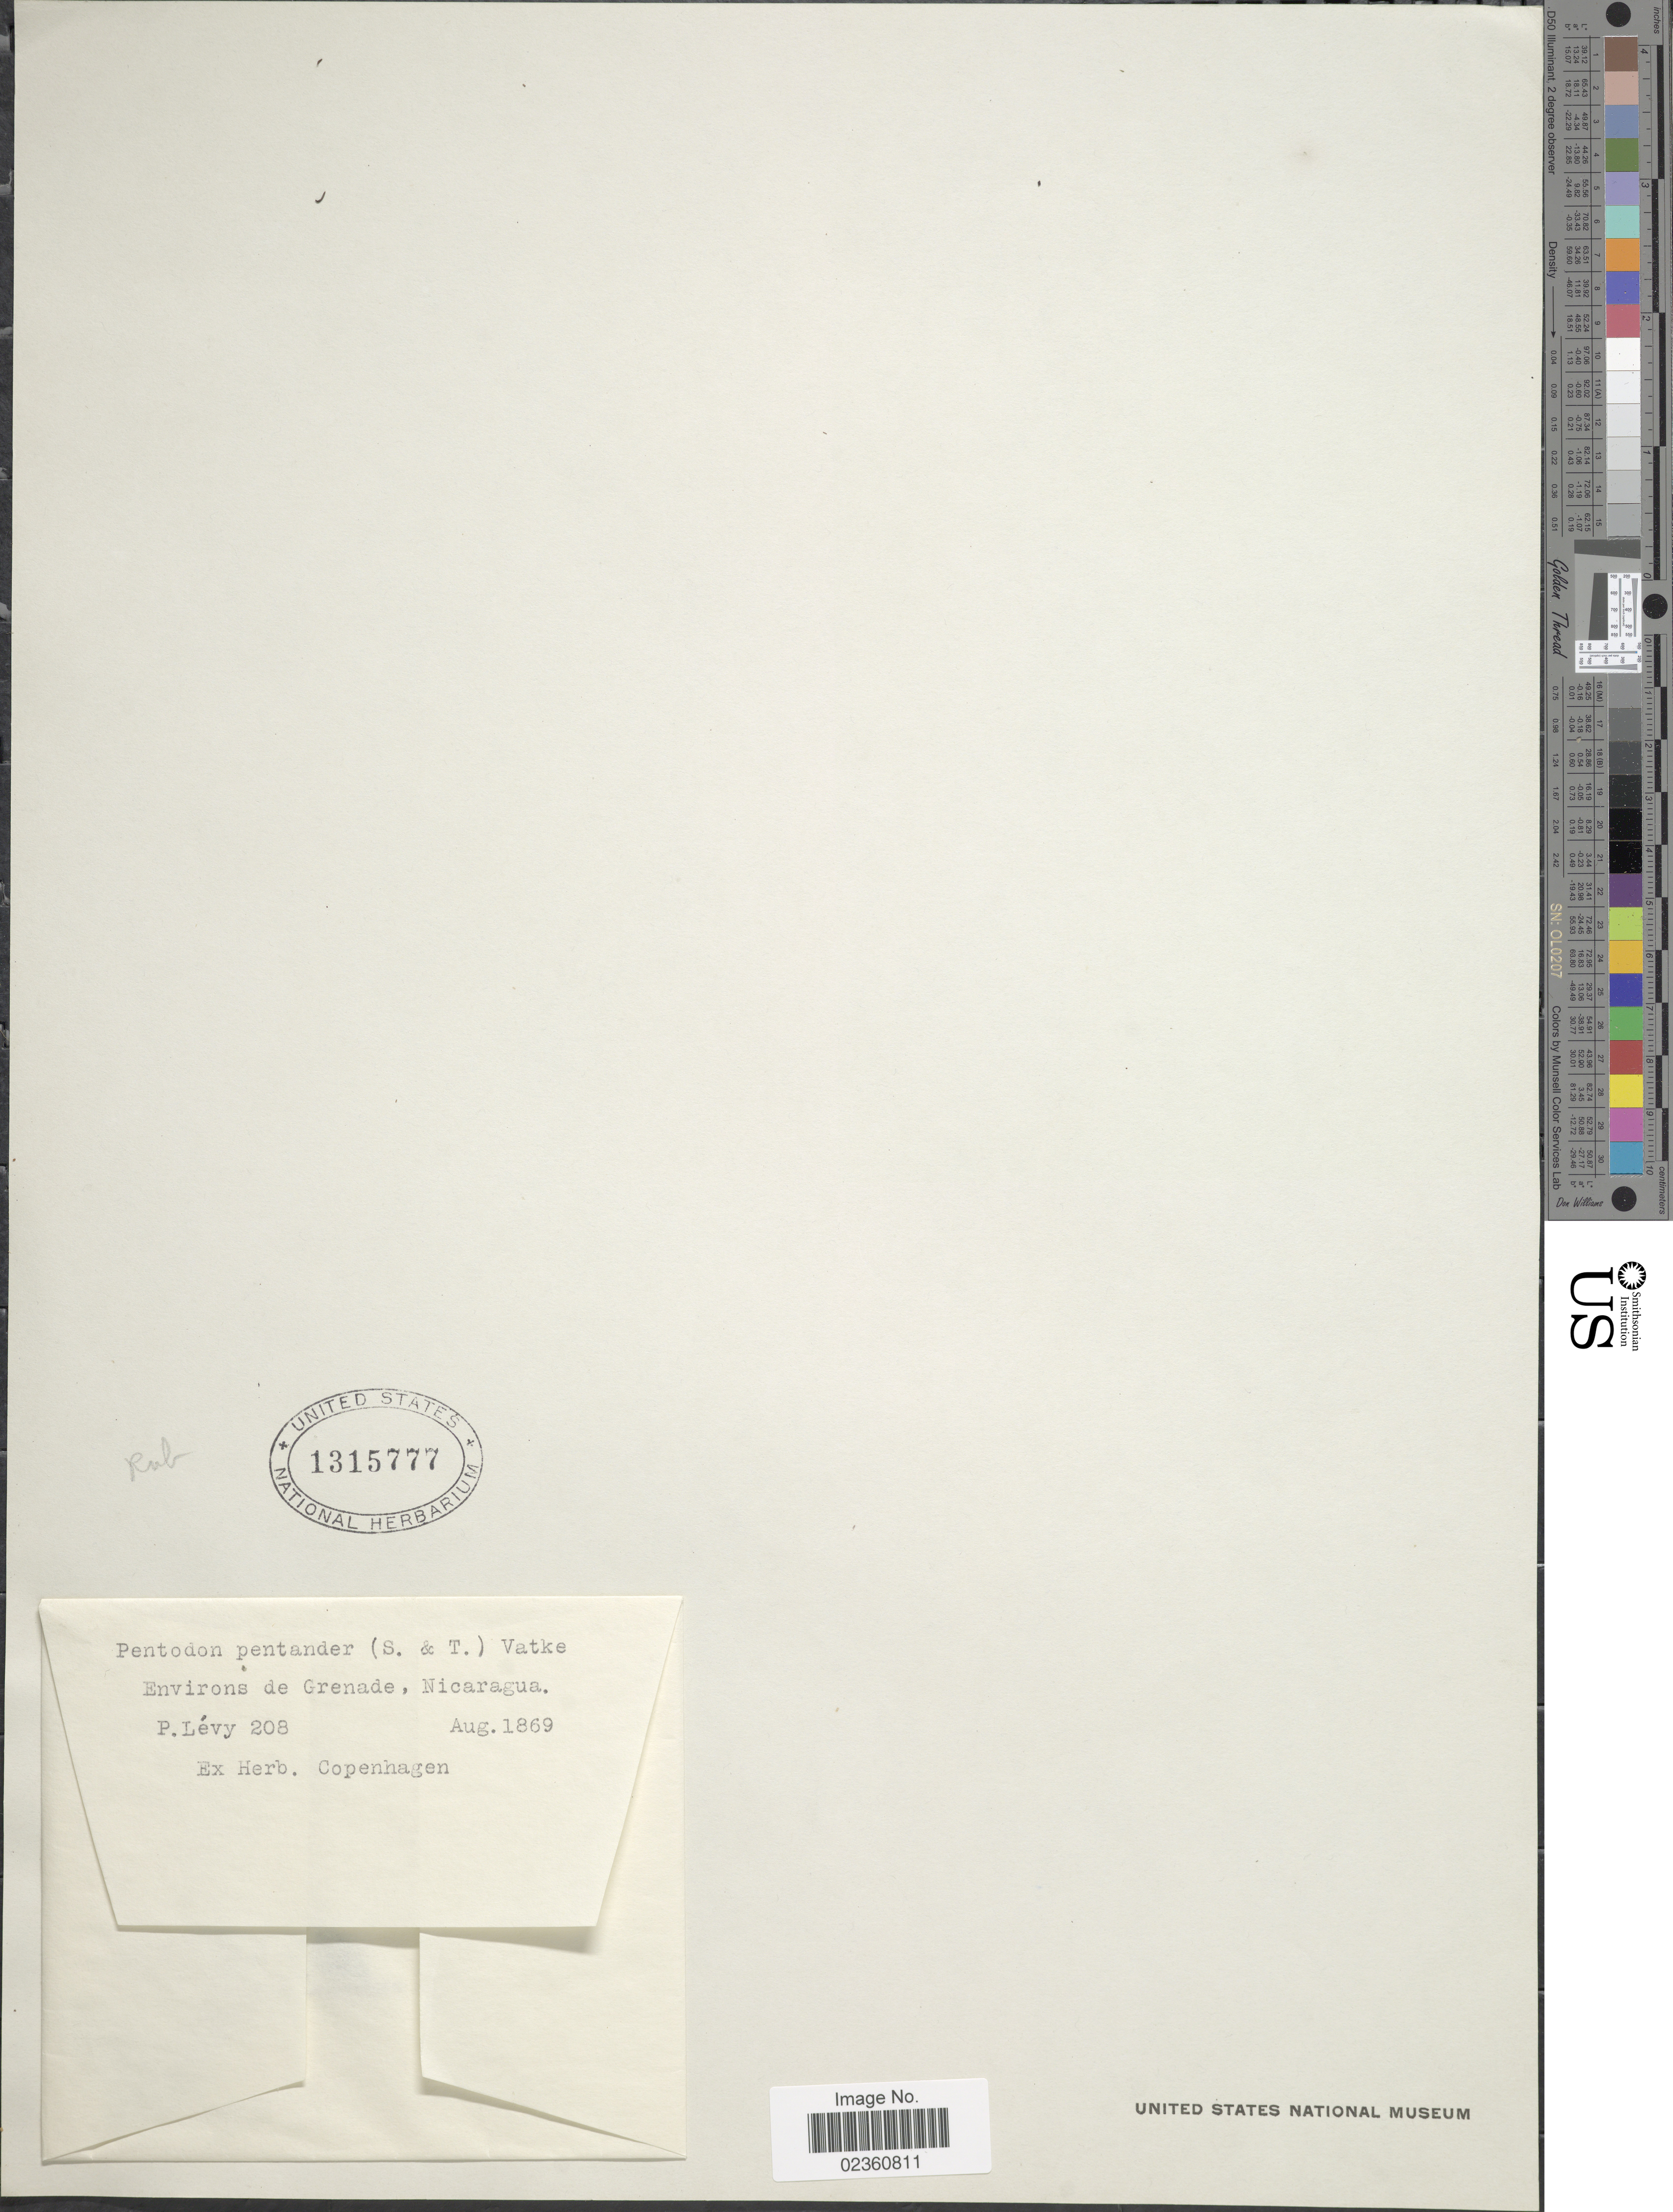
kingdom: Plantae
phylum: Tracheophyta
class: Magnoliopsida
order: Gentianales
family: Rubiaceae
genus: Pentodon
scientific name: Pentodon pentandrus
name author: (Schumach. & Thonn.) Vatke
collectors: P. Lévy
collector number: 208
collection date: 1869-08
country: Nicaragua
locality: Environs de Grenade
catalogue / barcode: US 1315777